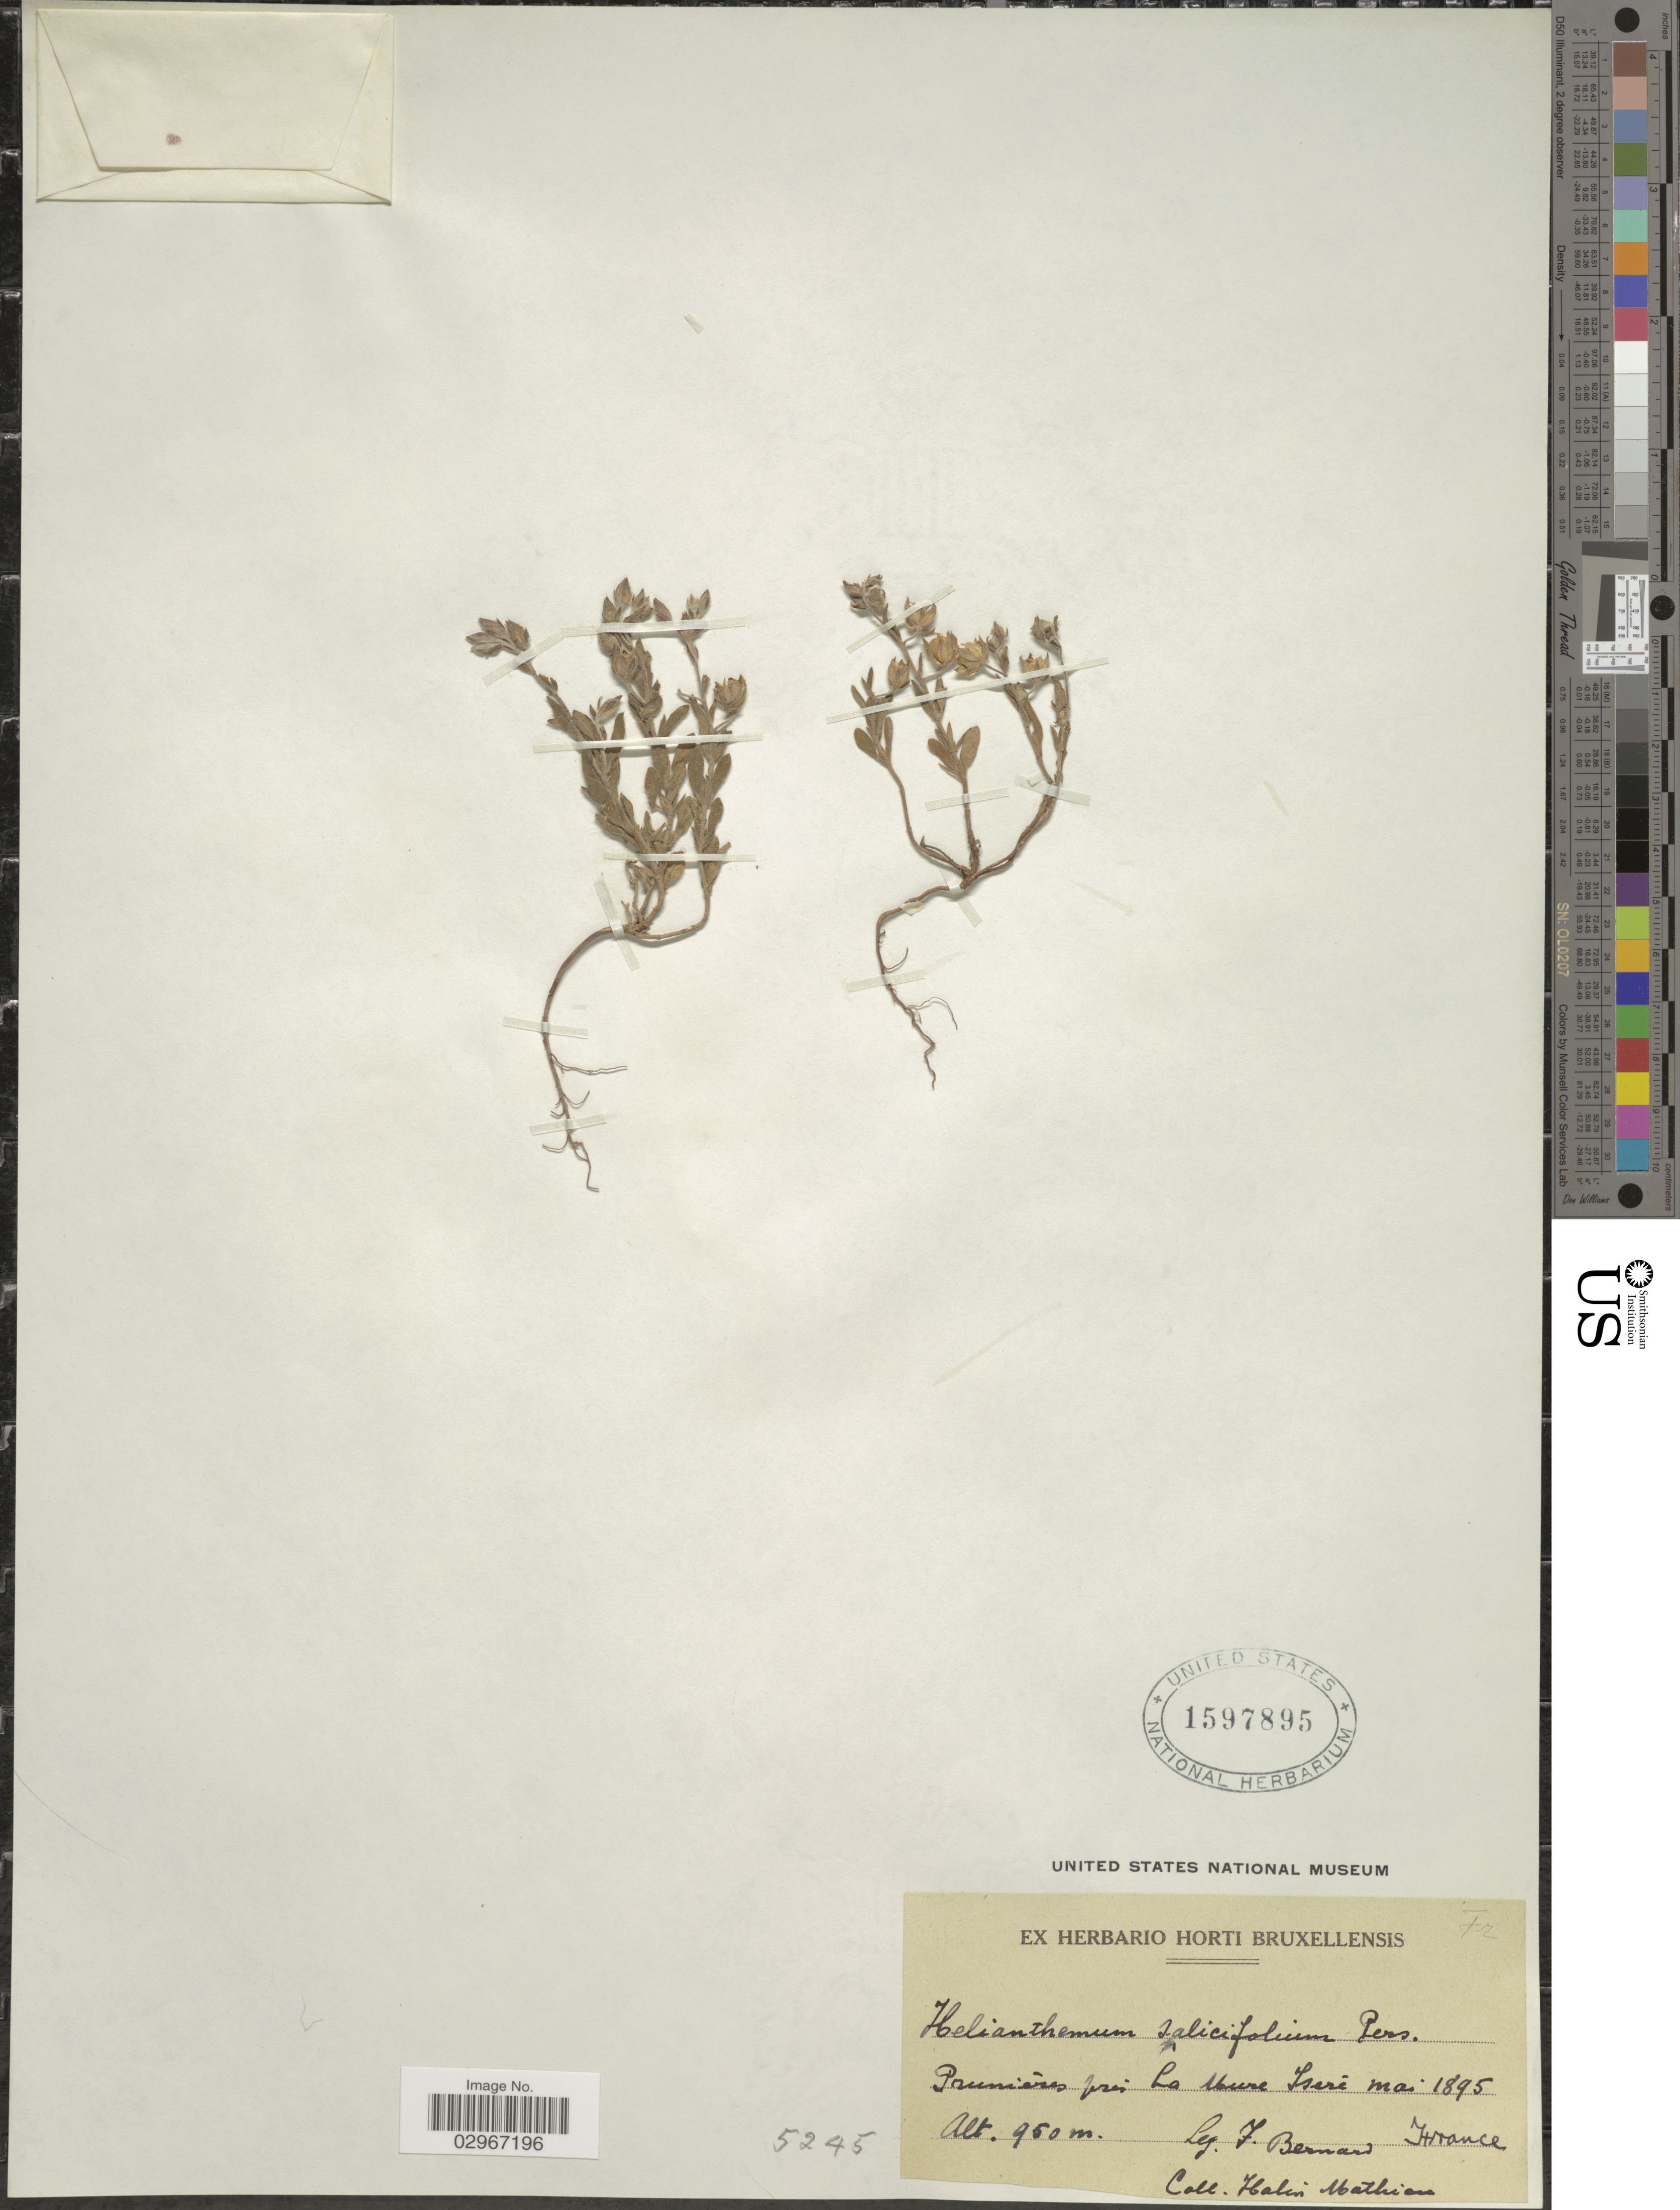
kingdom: Plantae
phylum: Tracheophyta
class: Magnoliopsida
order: Malvales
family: Cistaceae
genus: Helianthemum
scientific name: Helianthemum salicifolium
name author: (L.) Mill.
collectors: F. Bernard & H. Mathieu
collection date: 1895-05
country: France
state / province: Auvergne-Rhône-Alpes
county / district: Isère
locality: Prunieres près La Mure Iseré.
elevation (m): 950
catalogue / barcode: US 1597895